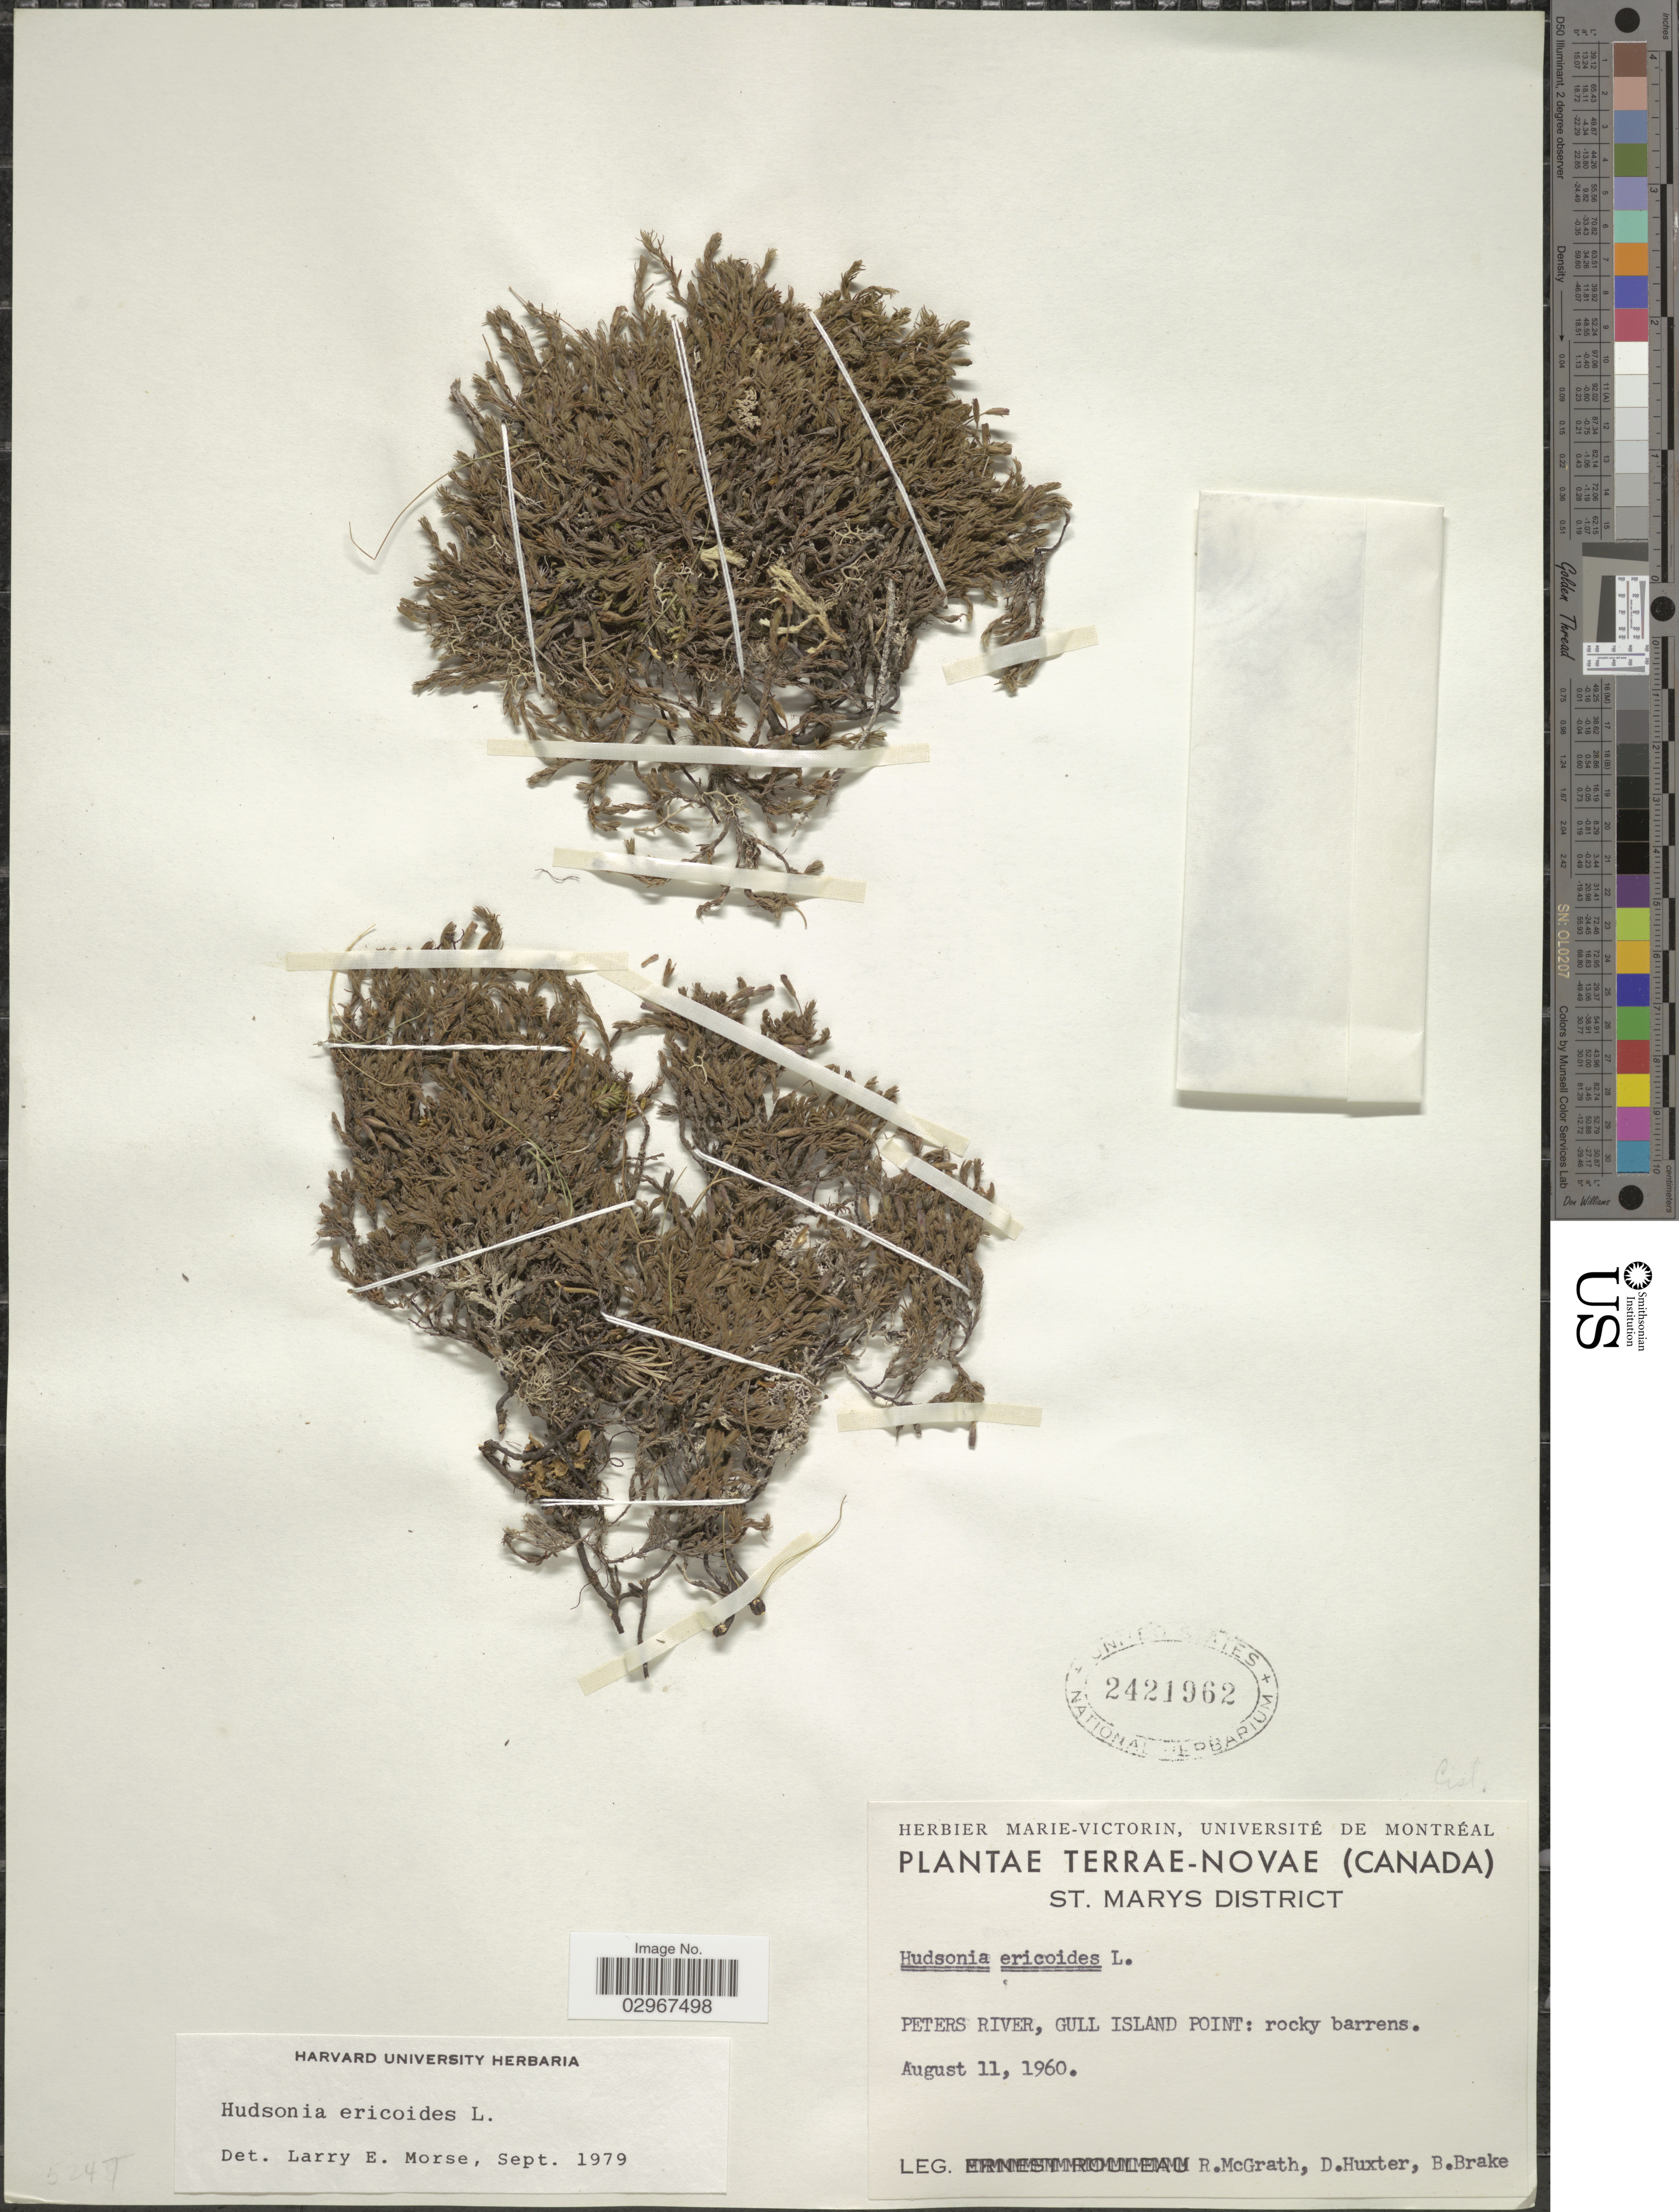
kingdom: Plantae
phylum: Tracheophyta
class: Magnoliopsida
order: Malvales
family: Cistaceae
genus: Hudsonia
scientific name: Hudsonia ericoides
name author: L.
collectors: R. McGrath, D. Huxter & B. Brake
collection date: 1960-08-11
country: Canada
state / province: Newfoundland and Labrador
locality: Terrae-Novae. St. Marys District. Peters River, Gull Island Point.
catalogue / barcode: US 2421962